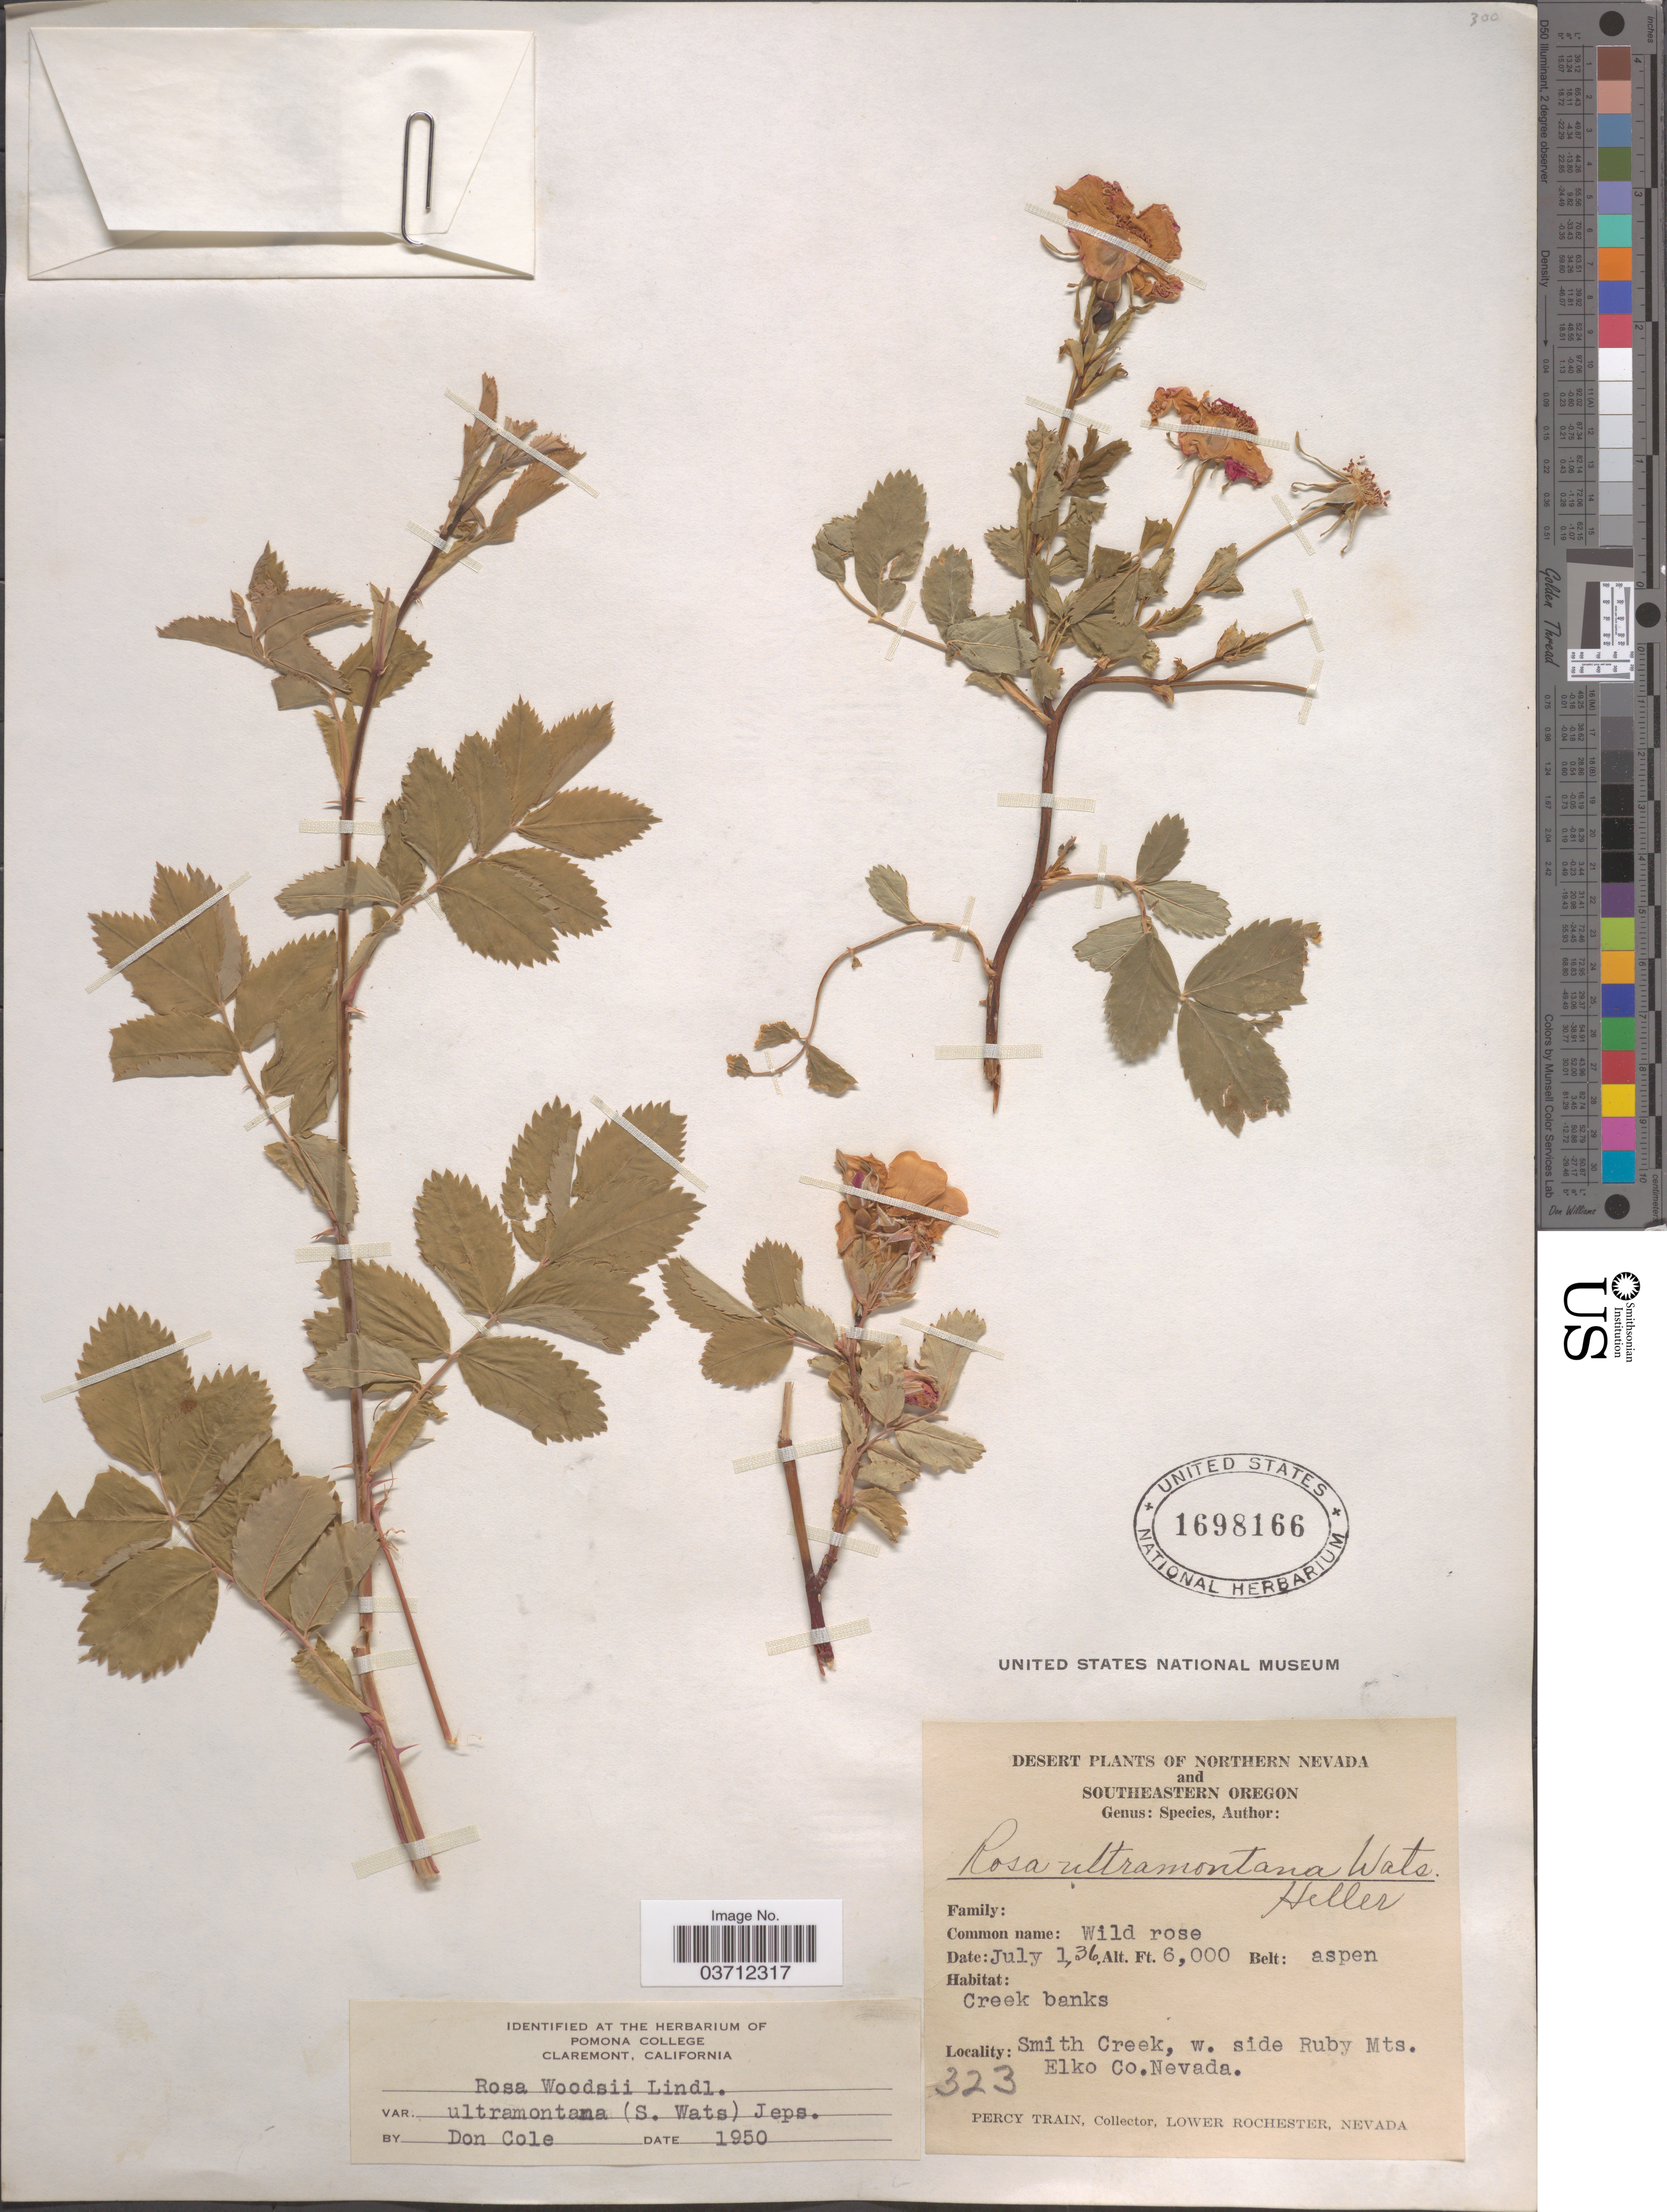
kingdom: Plantae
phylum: Tracheophyta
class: Magnoliopsida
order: Rosales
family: Rosaceae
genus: Rosa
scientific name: Rosa woodsii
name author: Lindl.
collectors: P. Train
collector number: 323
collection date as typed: Transcribed d/m/y: 1/7/36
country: United States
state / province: Nevada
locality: Northern Nevada. Creek banks. Smith Creek, w. side Ruby Mts. Elko Co. Belt: aspen.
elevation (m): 1829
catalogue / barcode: US 1698166